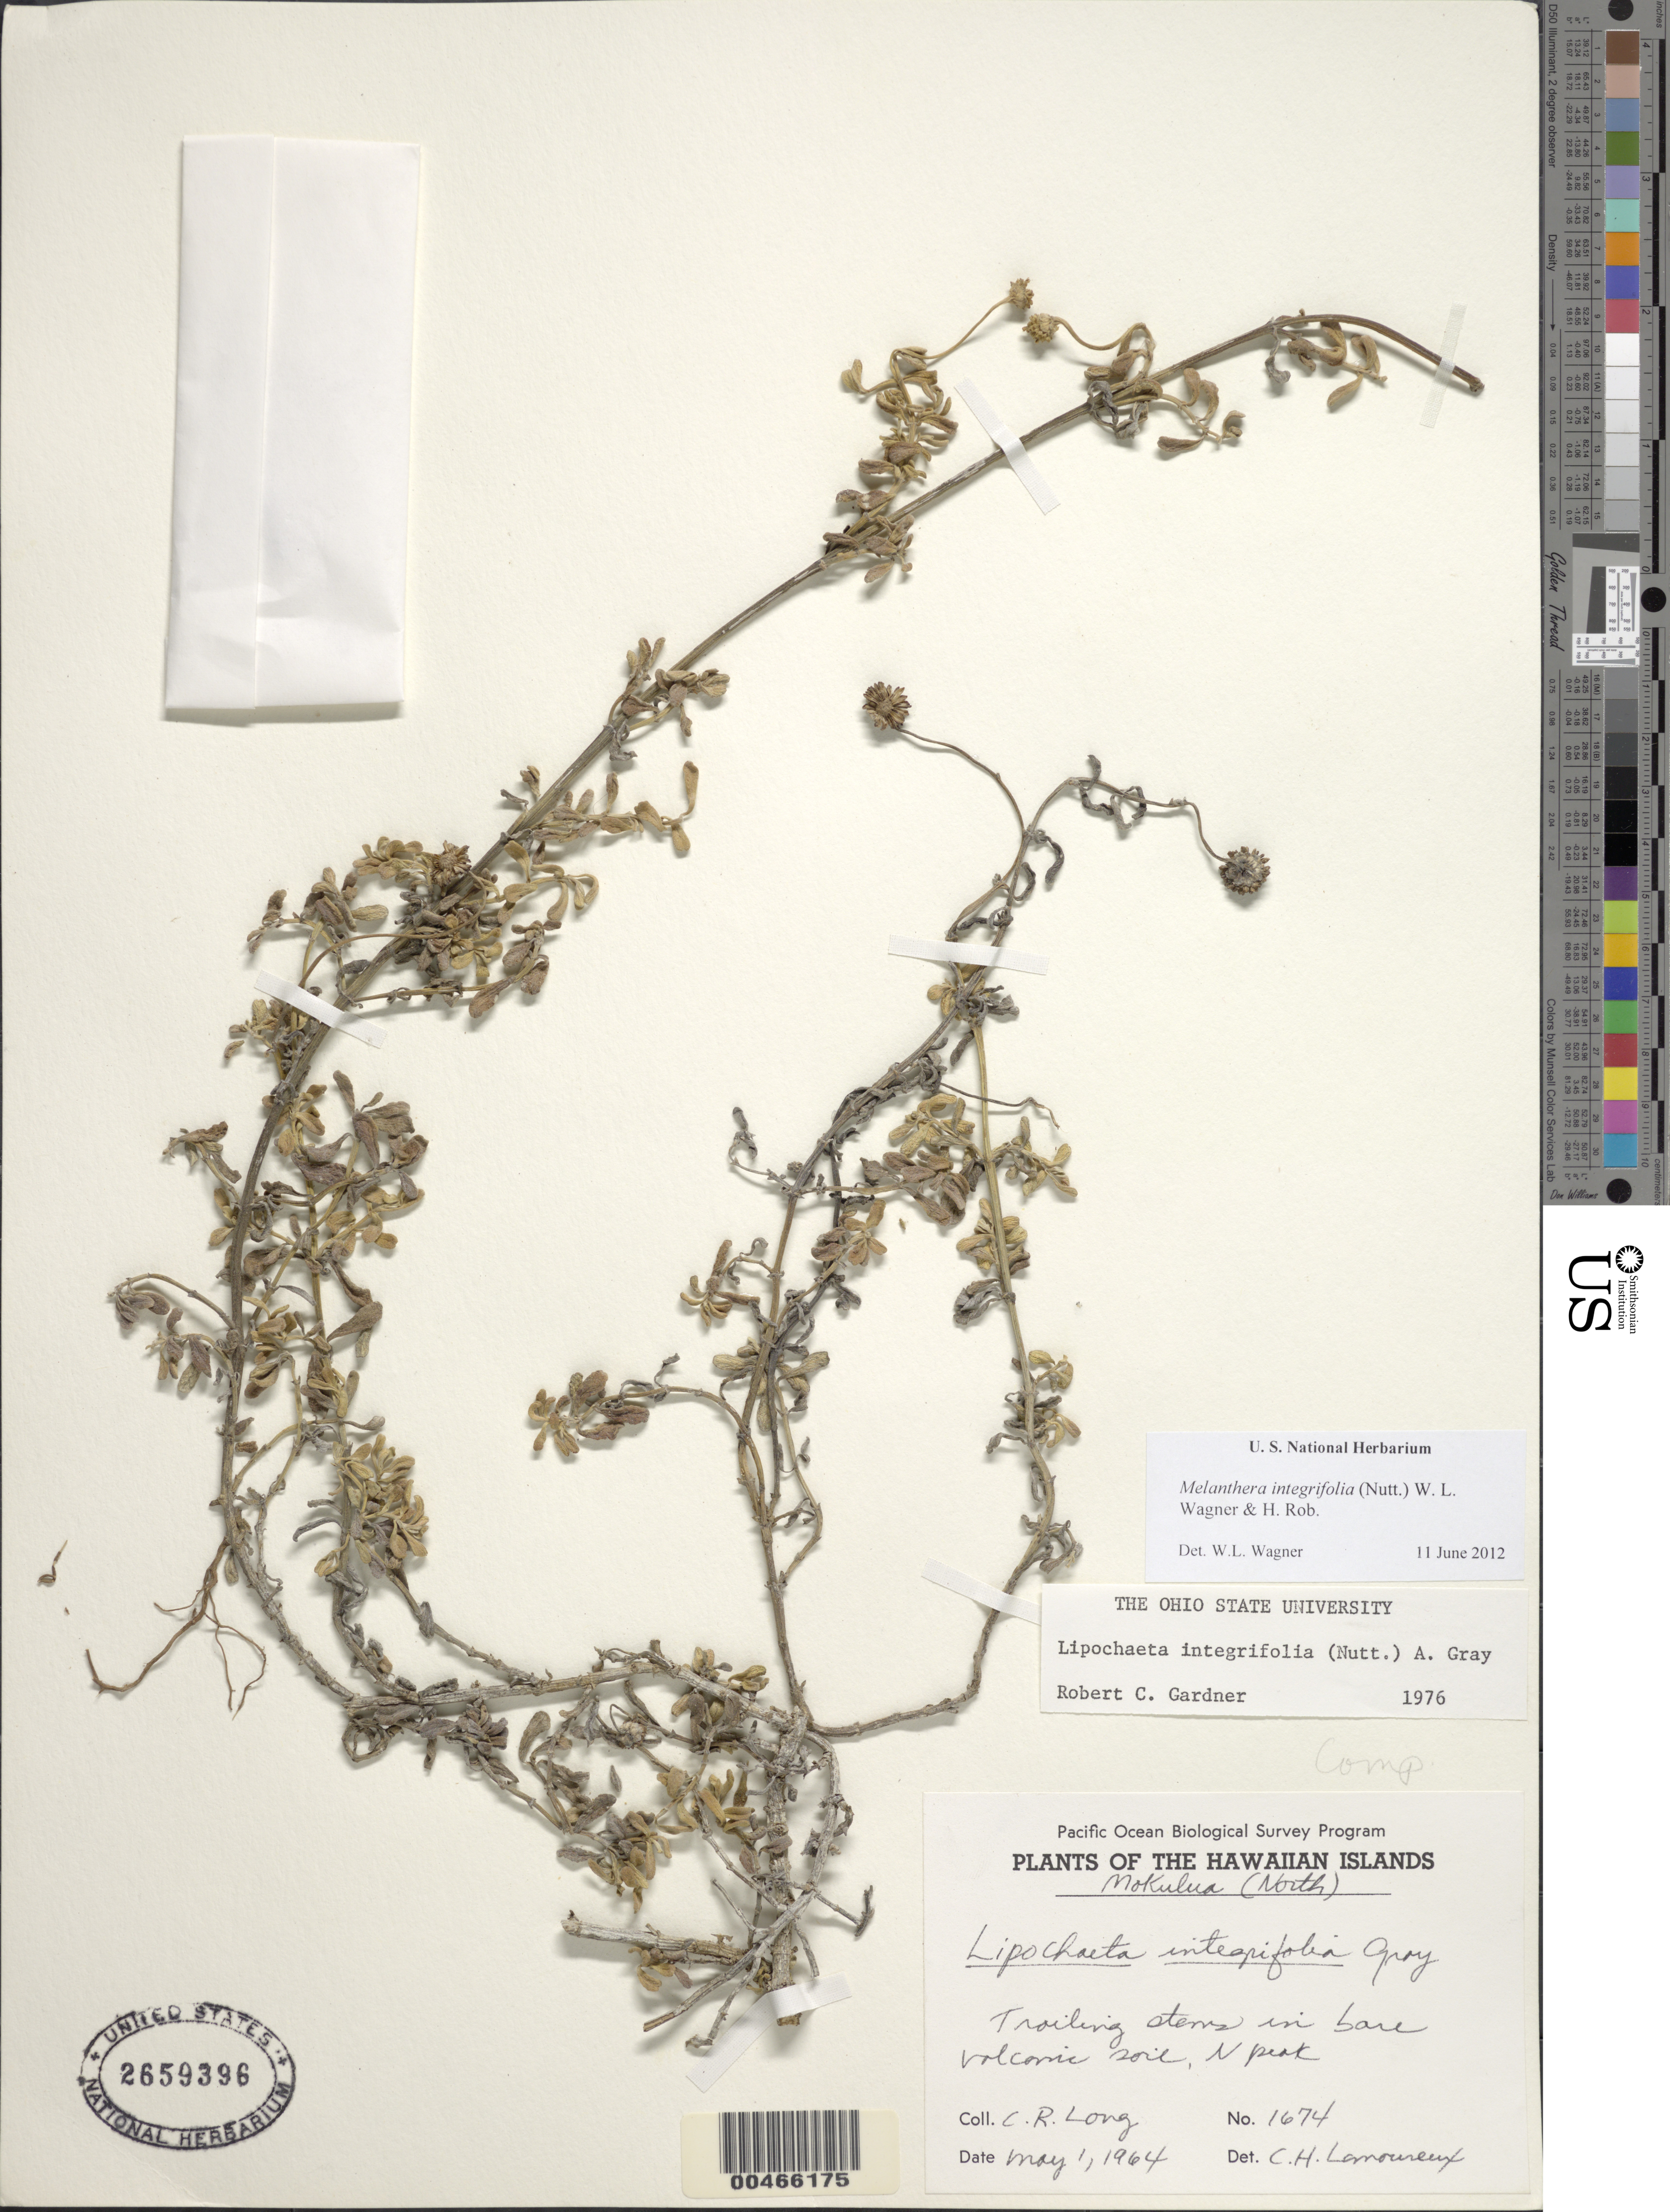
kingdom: Plantae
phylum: Tracheophyta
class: Magnoliopsida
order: Asterales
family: Asteraceae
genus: Wollastonia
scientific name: Wollastonia integrifolia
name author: (Nutt.) Orchard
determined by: Wagner, W. L., (BOT), Smithsonian Institution - National Museum of Natural History (UNITED STATES)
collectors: C. Long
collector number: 1674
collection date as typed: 1 May 1964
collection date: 1964-05-01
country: United States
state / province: Hawaii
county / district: Honolulu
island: Mokulua Islets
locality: N peak, Mokulua (North)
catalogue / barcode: US 2659396